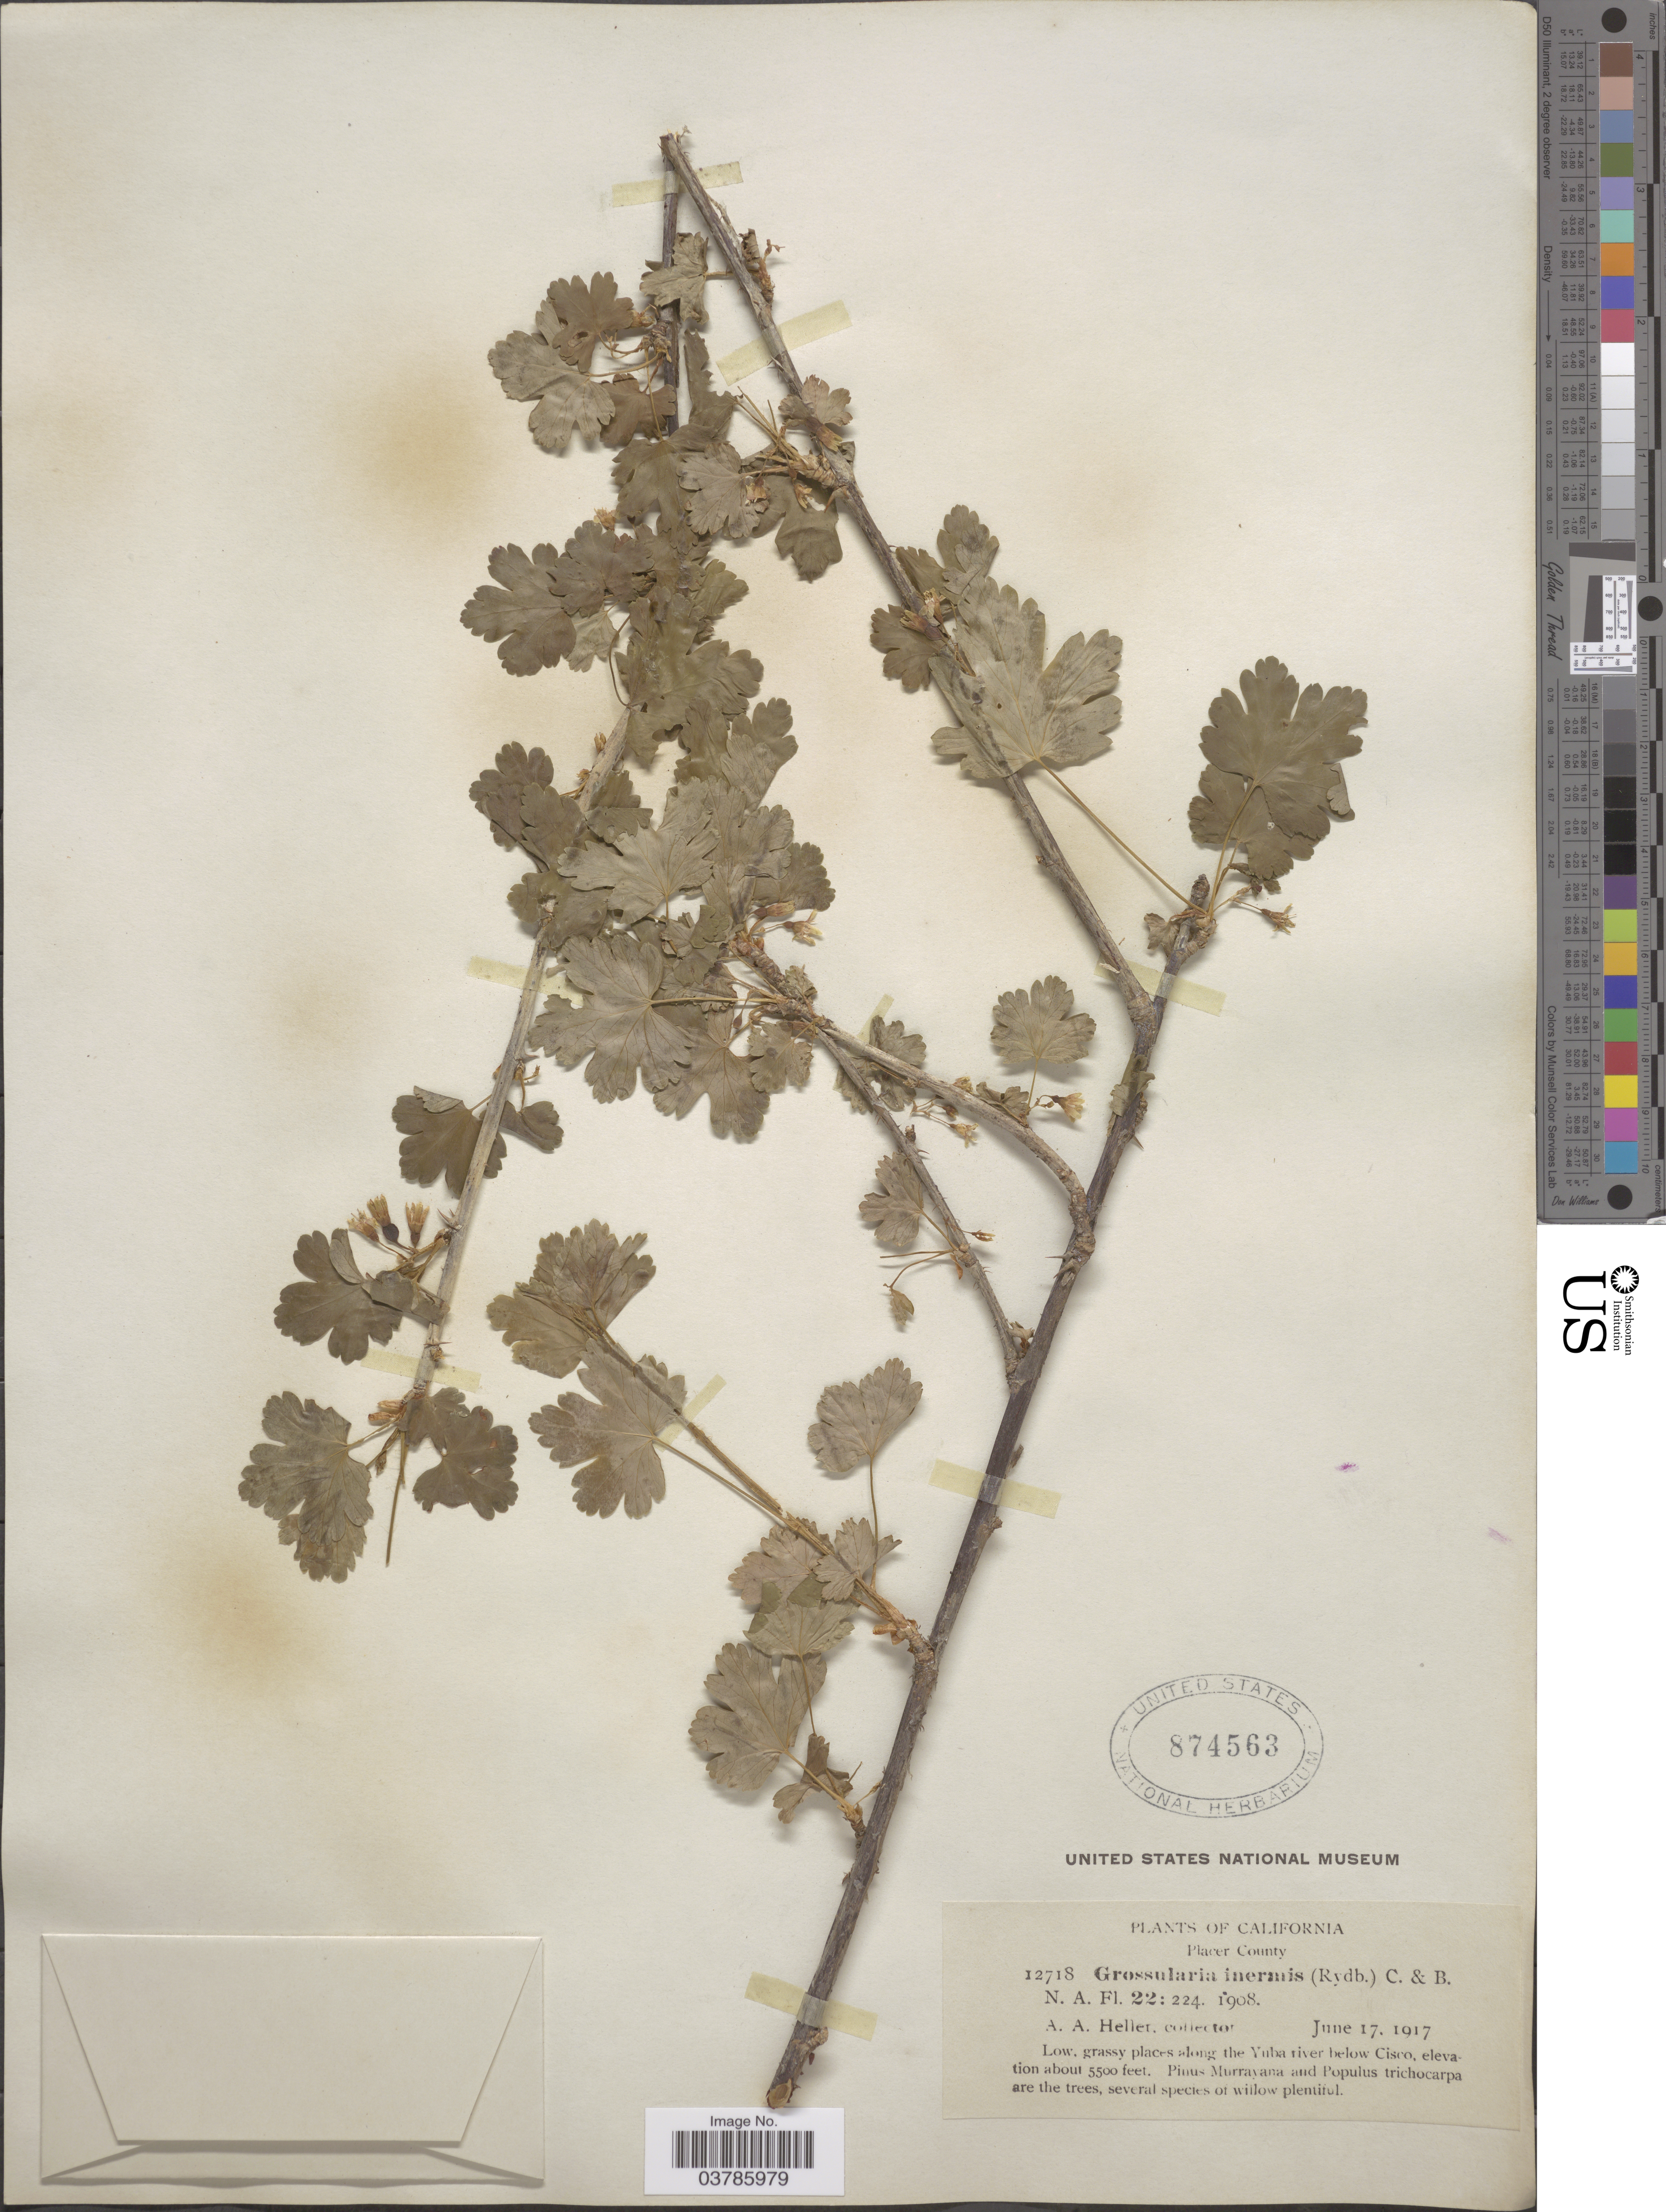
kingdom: Plantae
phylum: Tracheophyta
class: Magnoliopsida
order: Saxifragales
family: Grossulariaceae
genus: Ribes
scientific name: Ribes inerme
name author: Rydb.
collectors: A. A. Heller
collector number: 12718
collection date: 1917-06-17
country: United States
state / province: California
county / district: Placer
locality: Placer County. Along the Yuba river below Cisco.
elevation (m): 1676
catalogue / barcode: US 874563